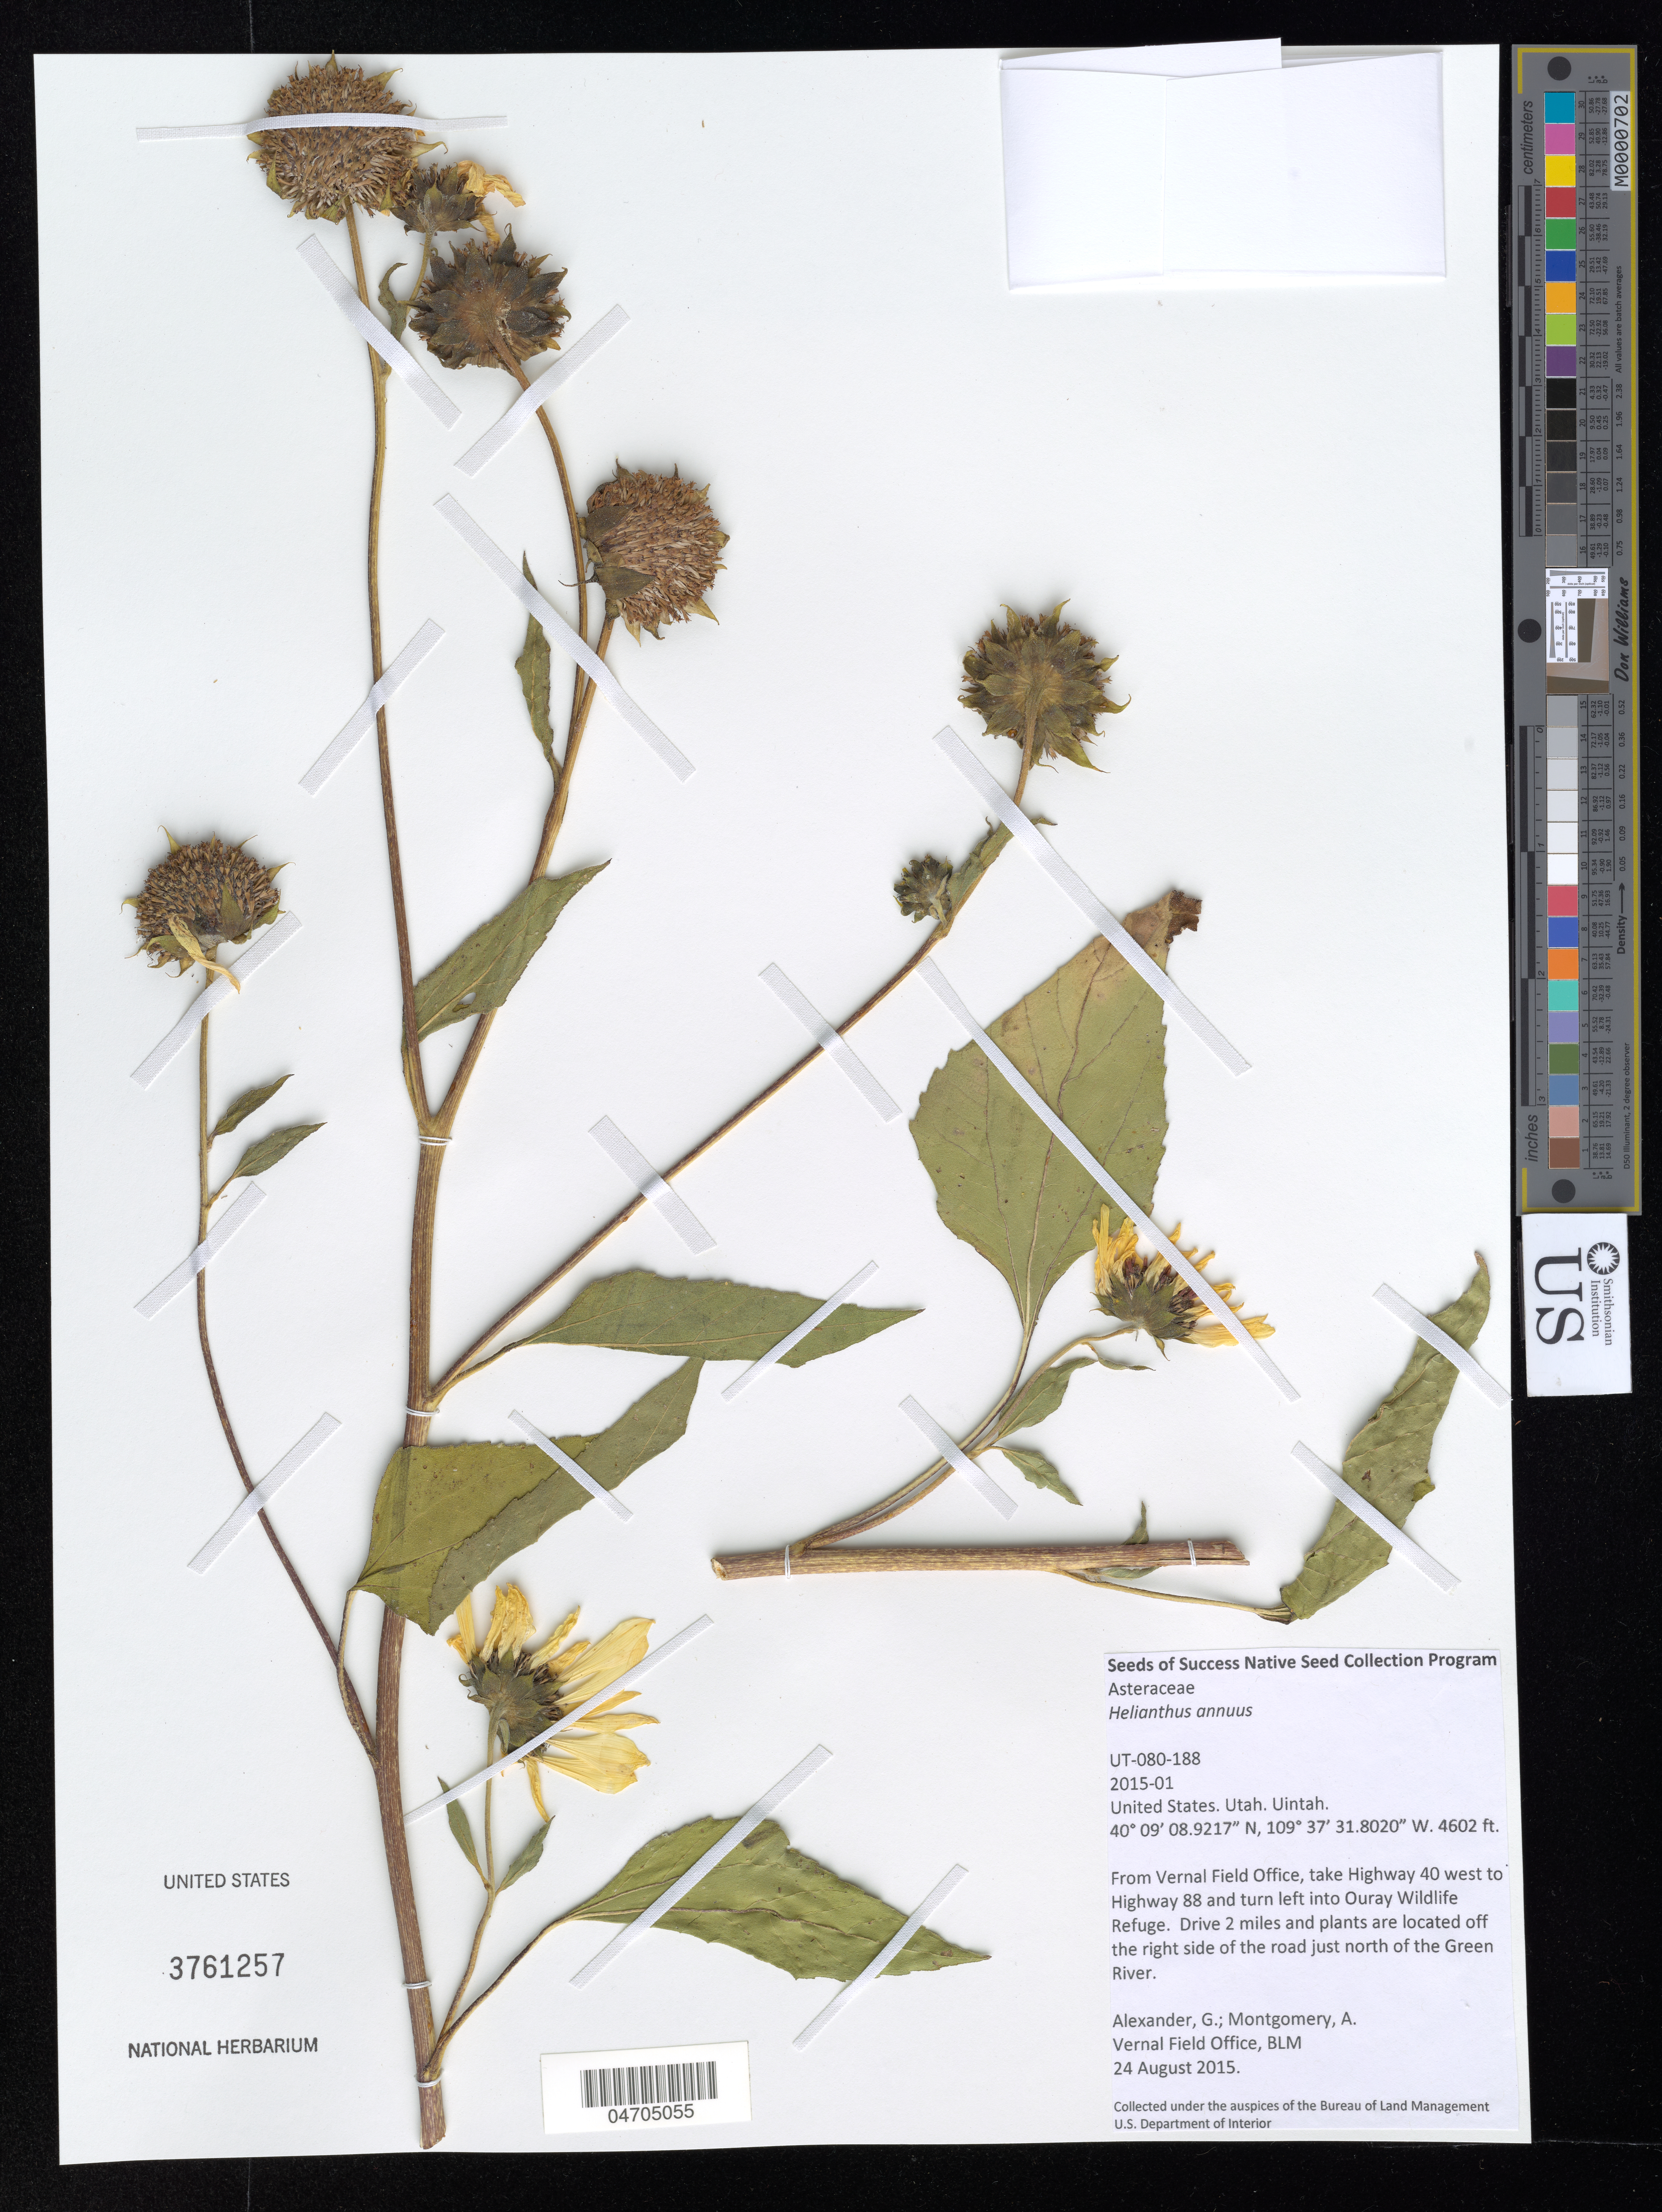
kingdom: Plantae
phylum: Tracheophyta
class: Magnoliopsida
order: Asterales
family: Asteraceae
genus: Helianthus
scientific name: Helianthus annuus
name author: L.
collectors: G. Alexander & A. Montgomery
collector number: UT-080-188/2015-01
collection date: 2015-08-24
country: United States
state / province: Utah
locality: Uintah. From Vernal Field Office, take Highway 40 west to Highway 88 and turn left into Ouray Wildlife Refuge. Drive 2 miles and plants are located off the right side of the road just north of the Green River.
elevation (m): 1403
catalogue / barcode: US 3761257